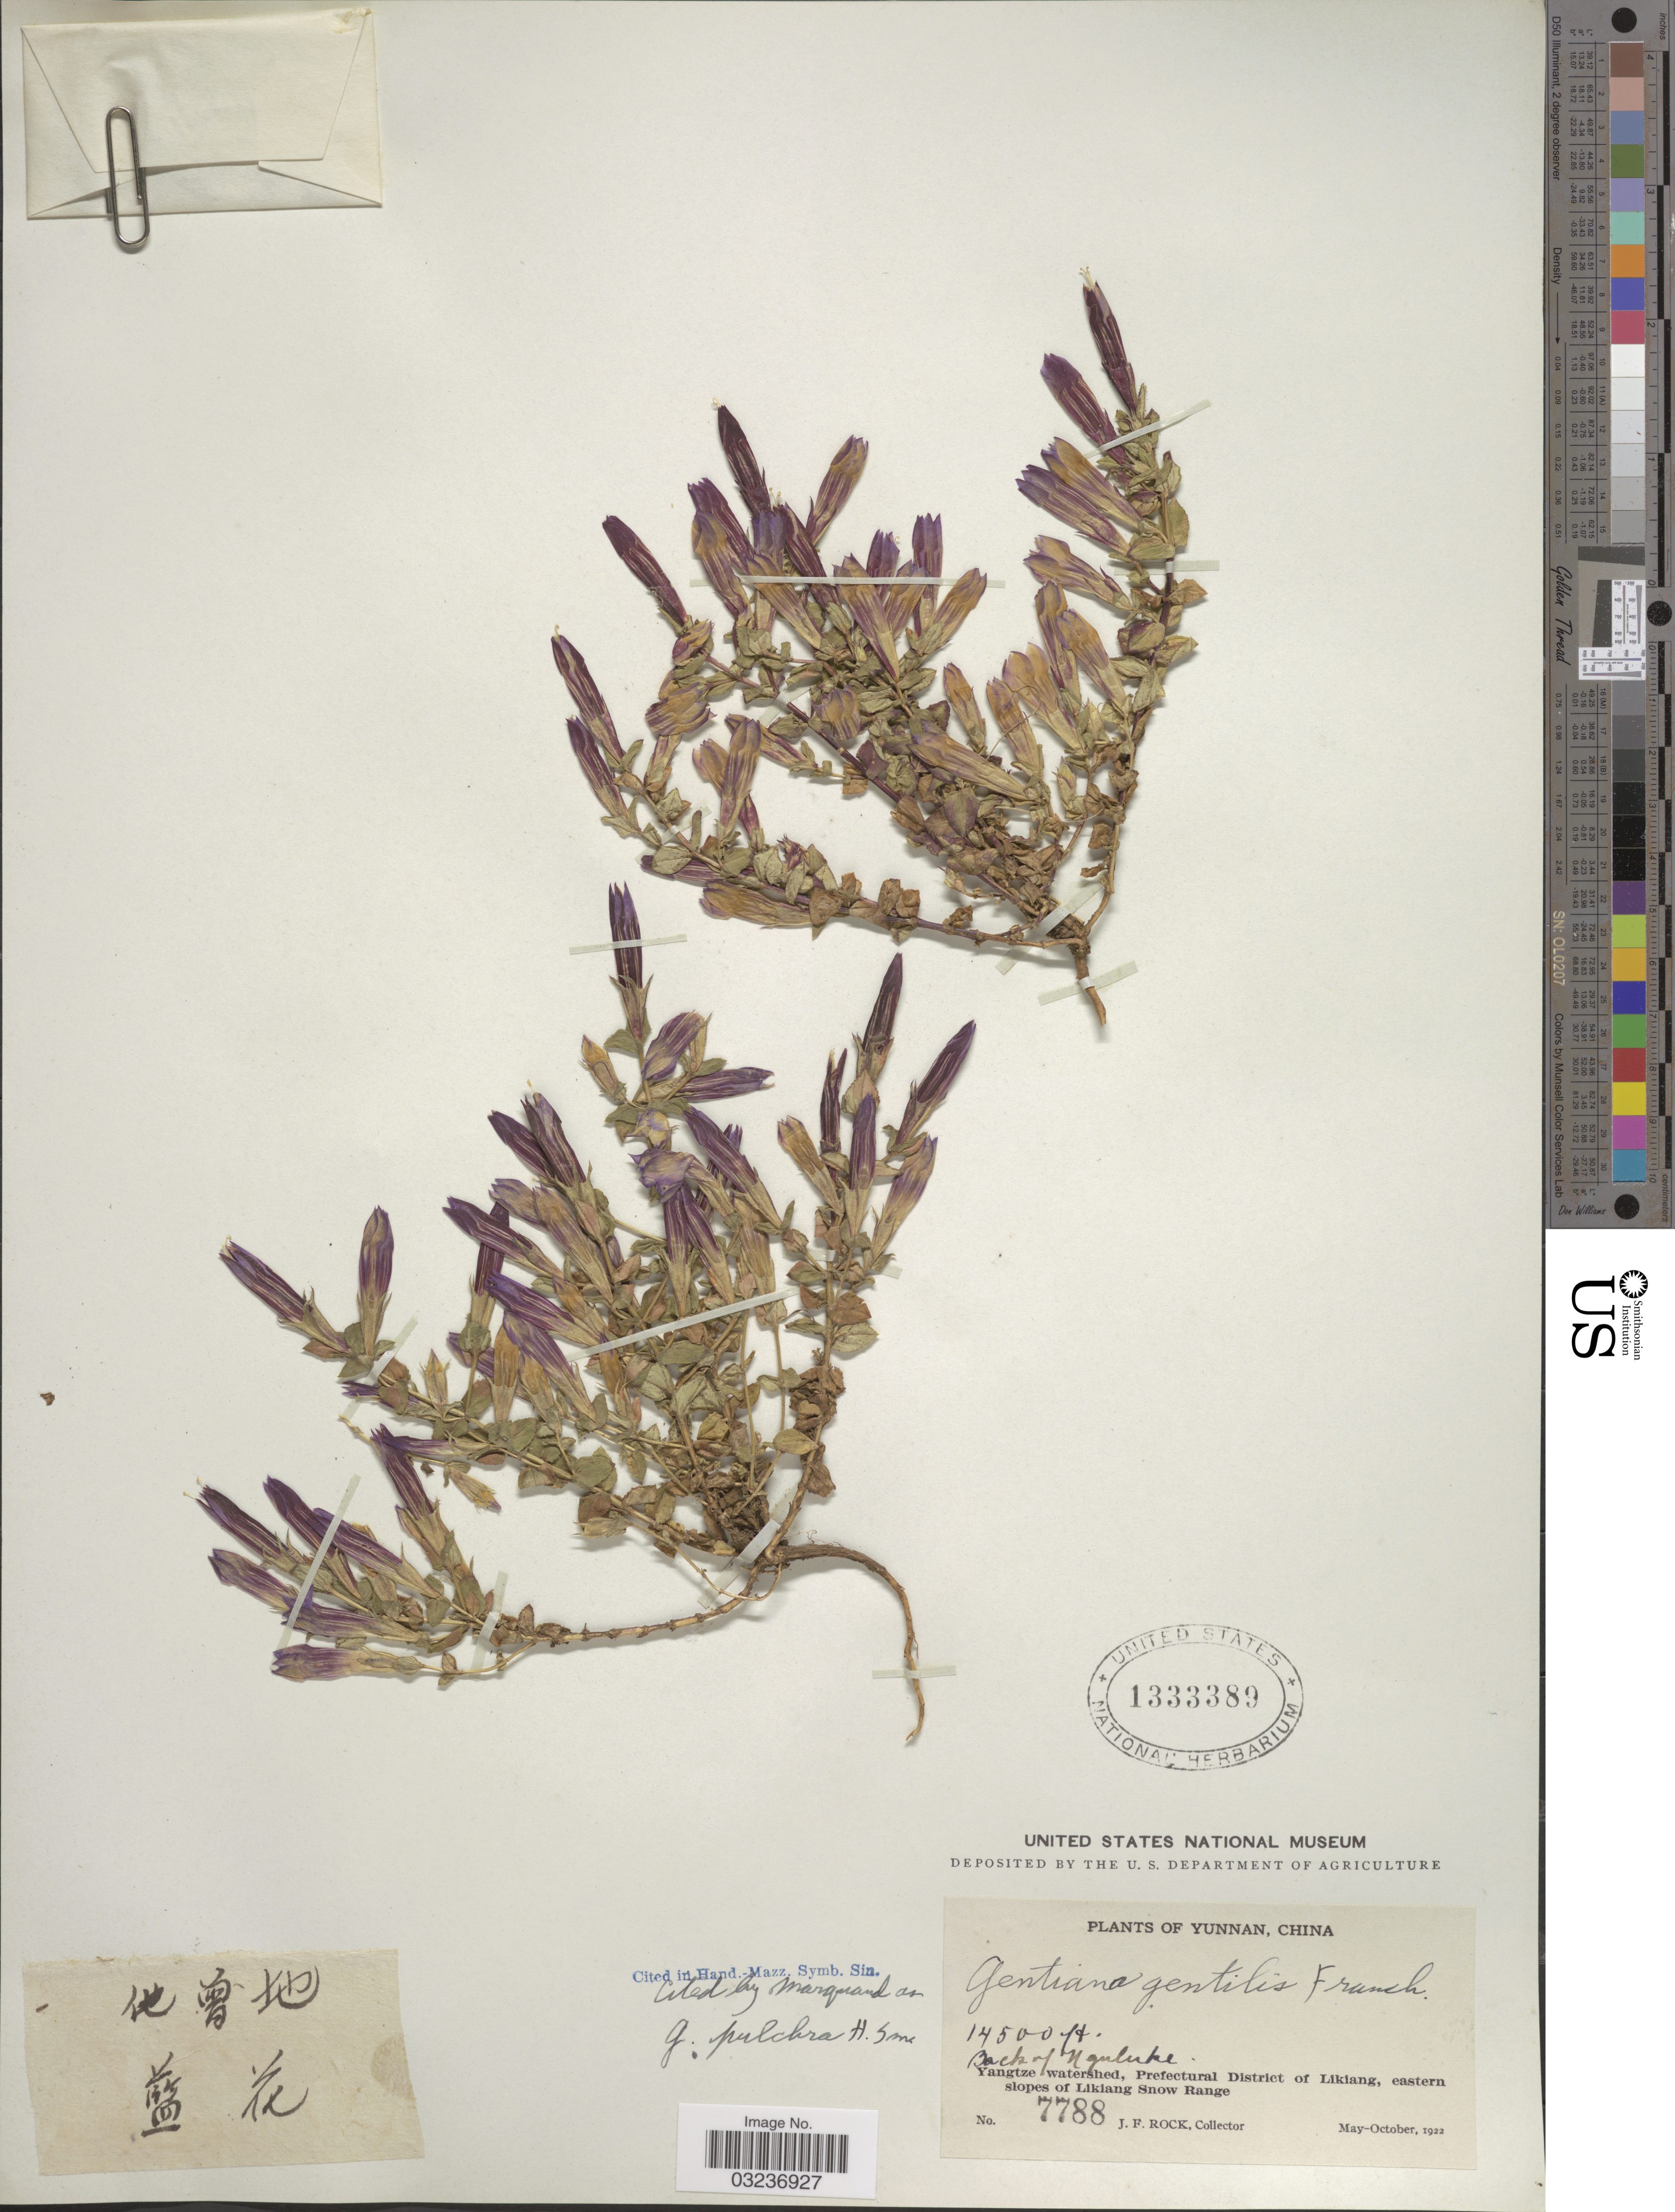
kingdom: Plantae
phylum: Tracheophyta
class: Magnoliopsida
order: Gentianales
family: Gentianaceae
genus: Gentiana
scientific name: Gentiana pulchra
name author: Harry Sm.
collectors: J. Rock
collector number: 7788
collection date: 1922-05/1922-10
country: China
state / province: Yunnan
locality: Back of Nguluke, Yangtze watershed, Prefectural District of Likiang, eastern slopes of Likiang Snow Range.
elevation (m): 4420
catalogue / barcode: US 1333389